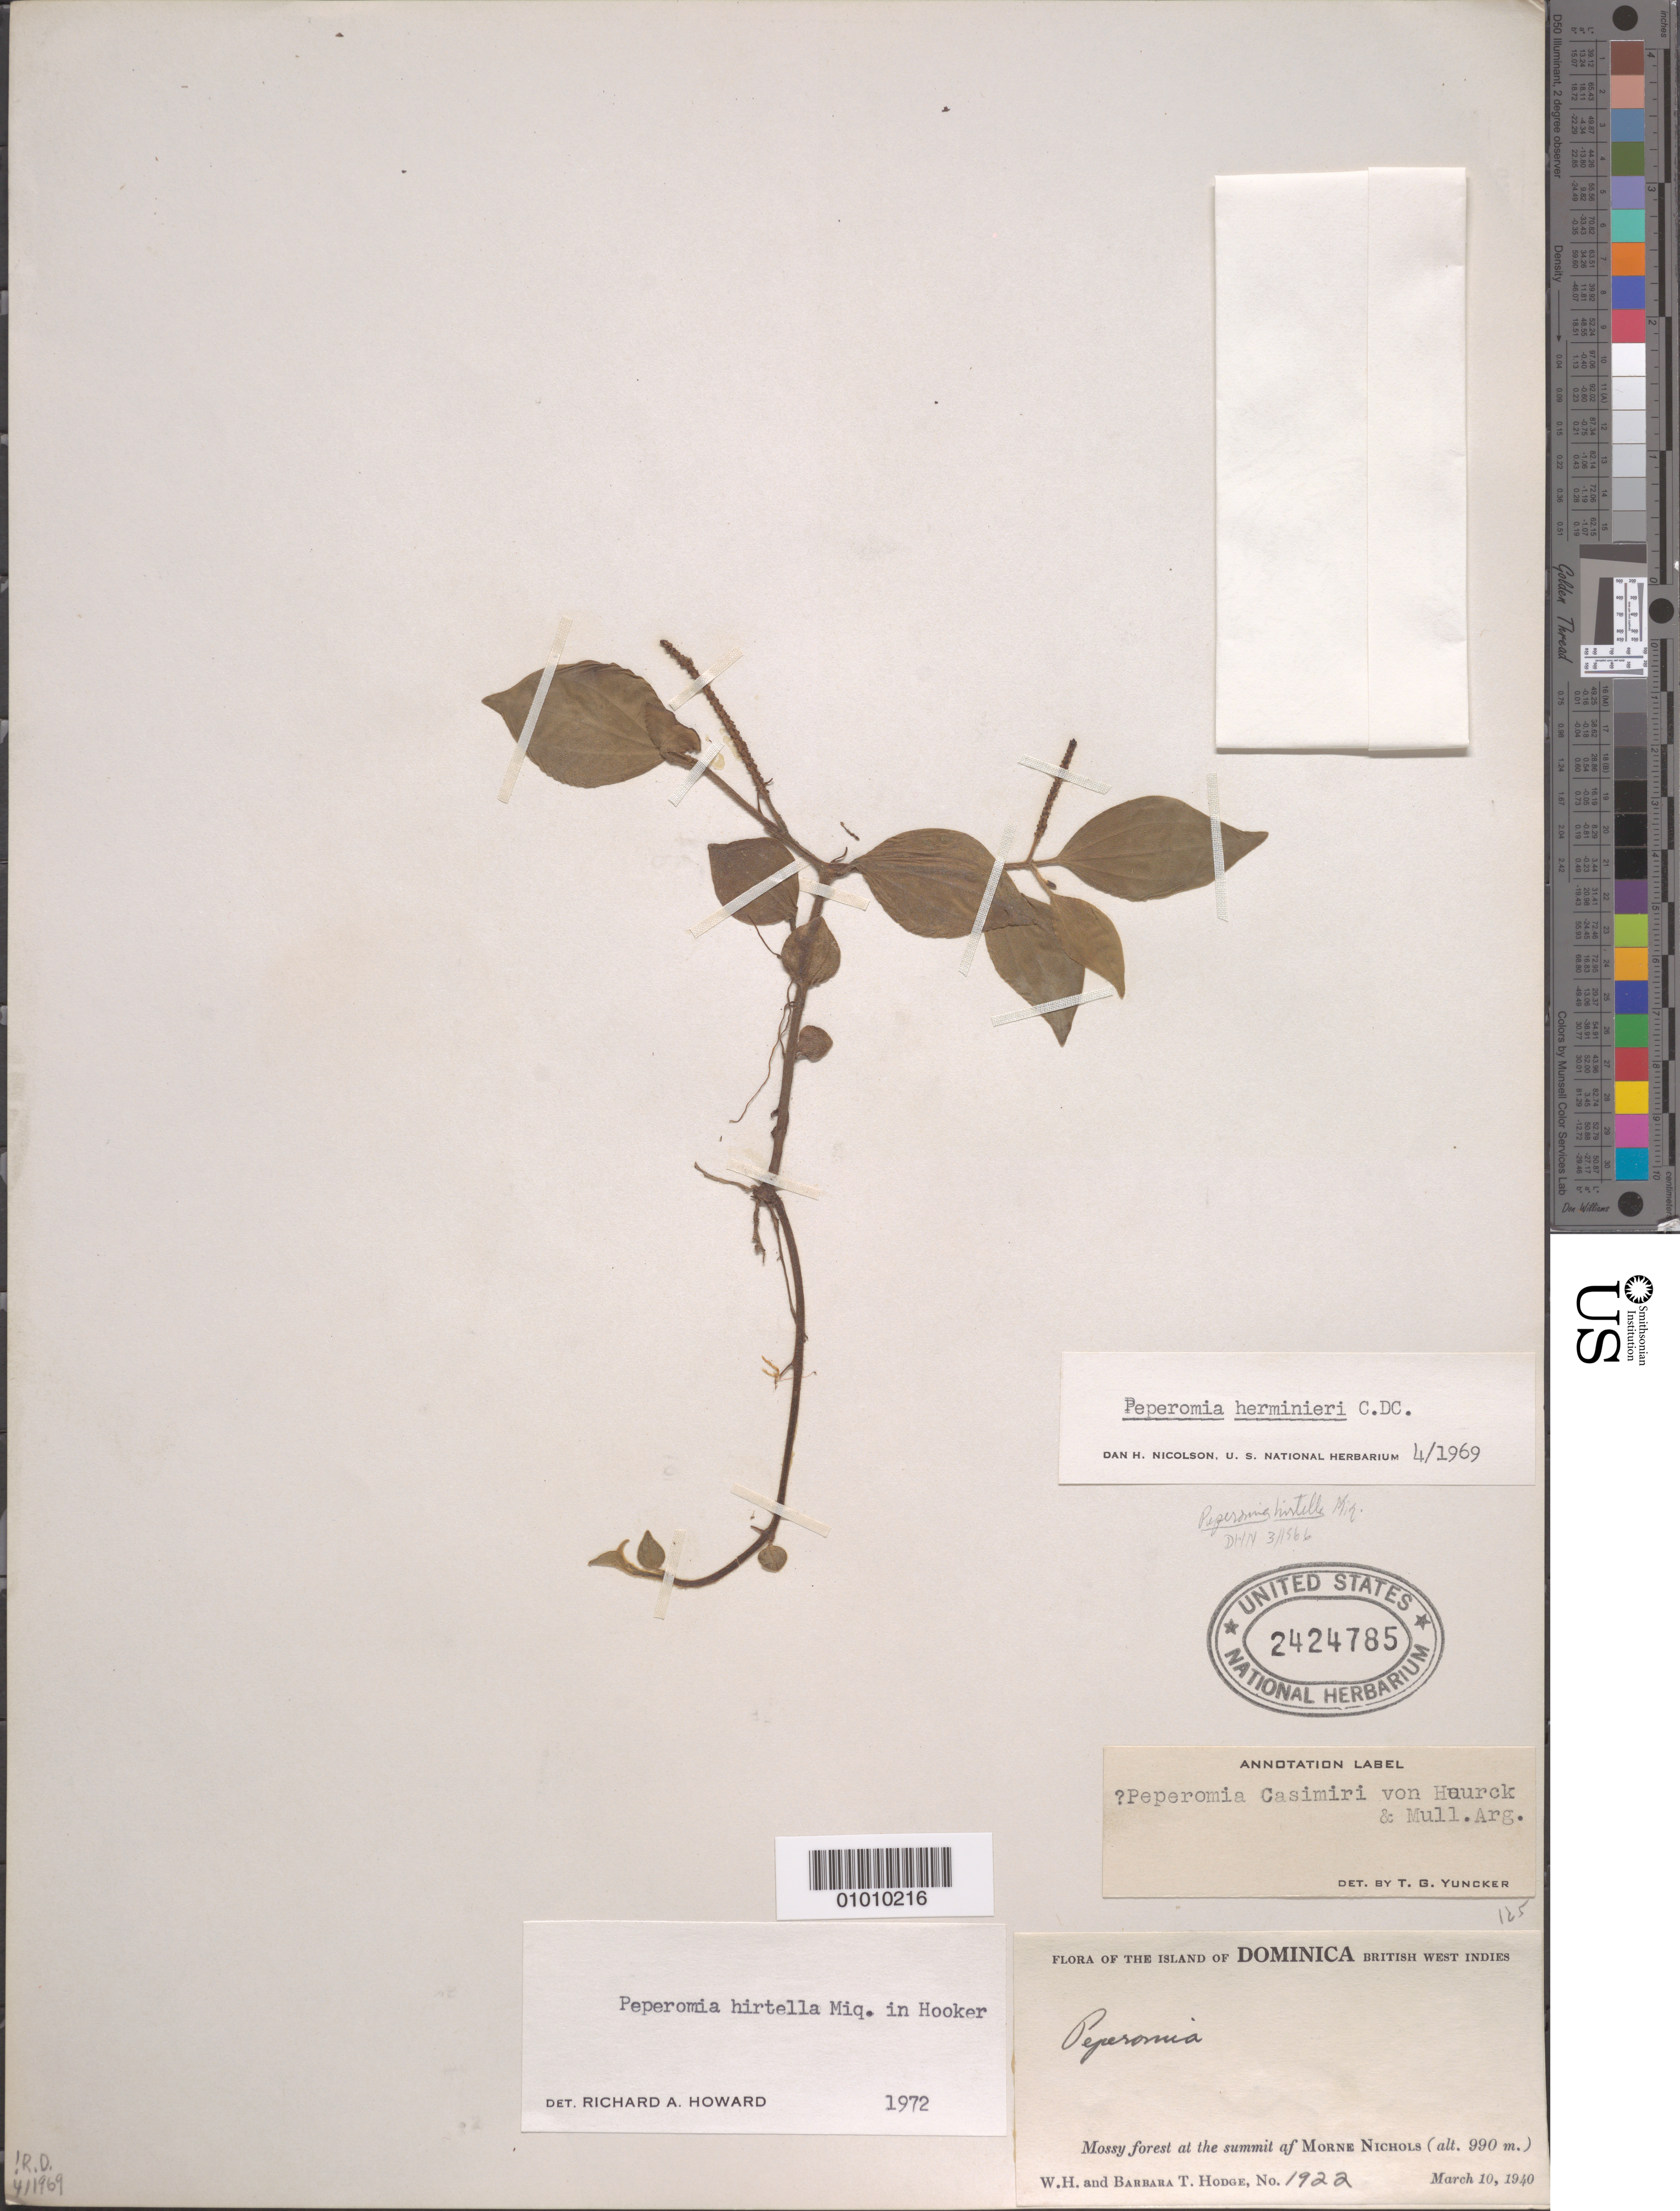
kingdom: Plantae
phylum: Tracheophyta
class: Magnoliopsida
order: Piperales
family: Piperaceae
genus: Peperomia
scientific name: Peperomia hirtella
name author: Miq.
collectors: B. Hodge & W. Hodge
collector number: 1922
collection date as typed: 10 Mar 1940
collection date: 1940-03-10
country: Dominica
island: Dominica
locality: Mossy forest at the summit of Morne Nichols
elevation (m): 990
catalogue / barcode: US 2424785